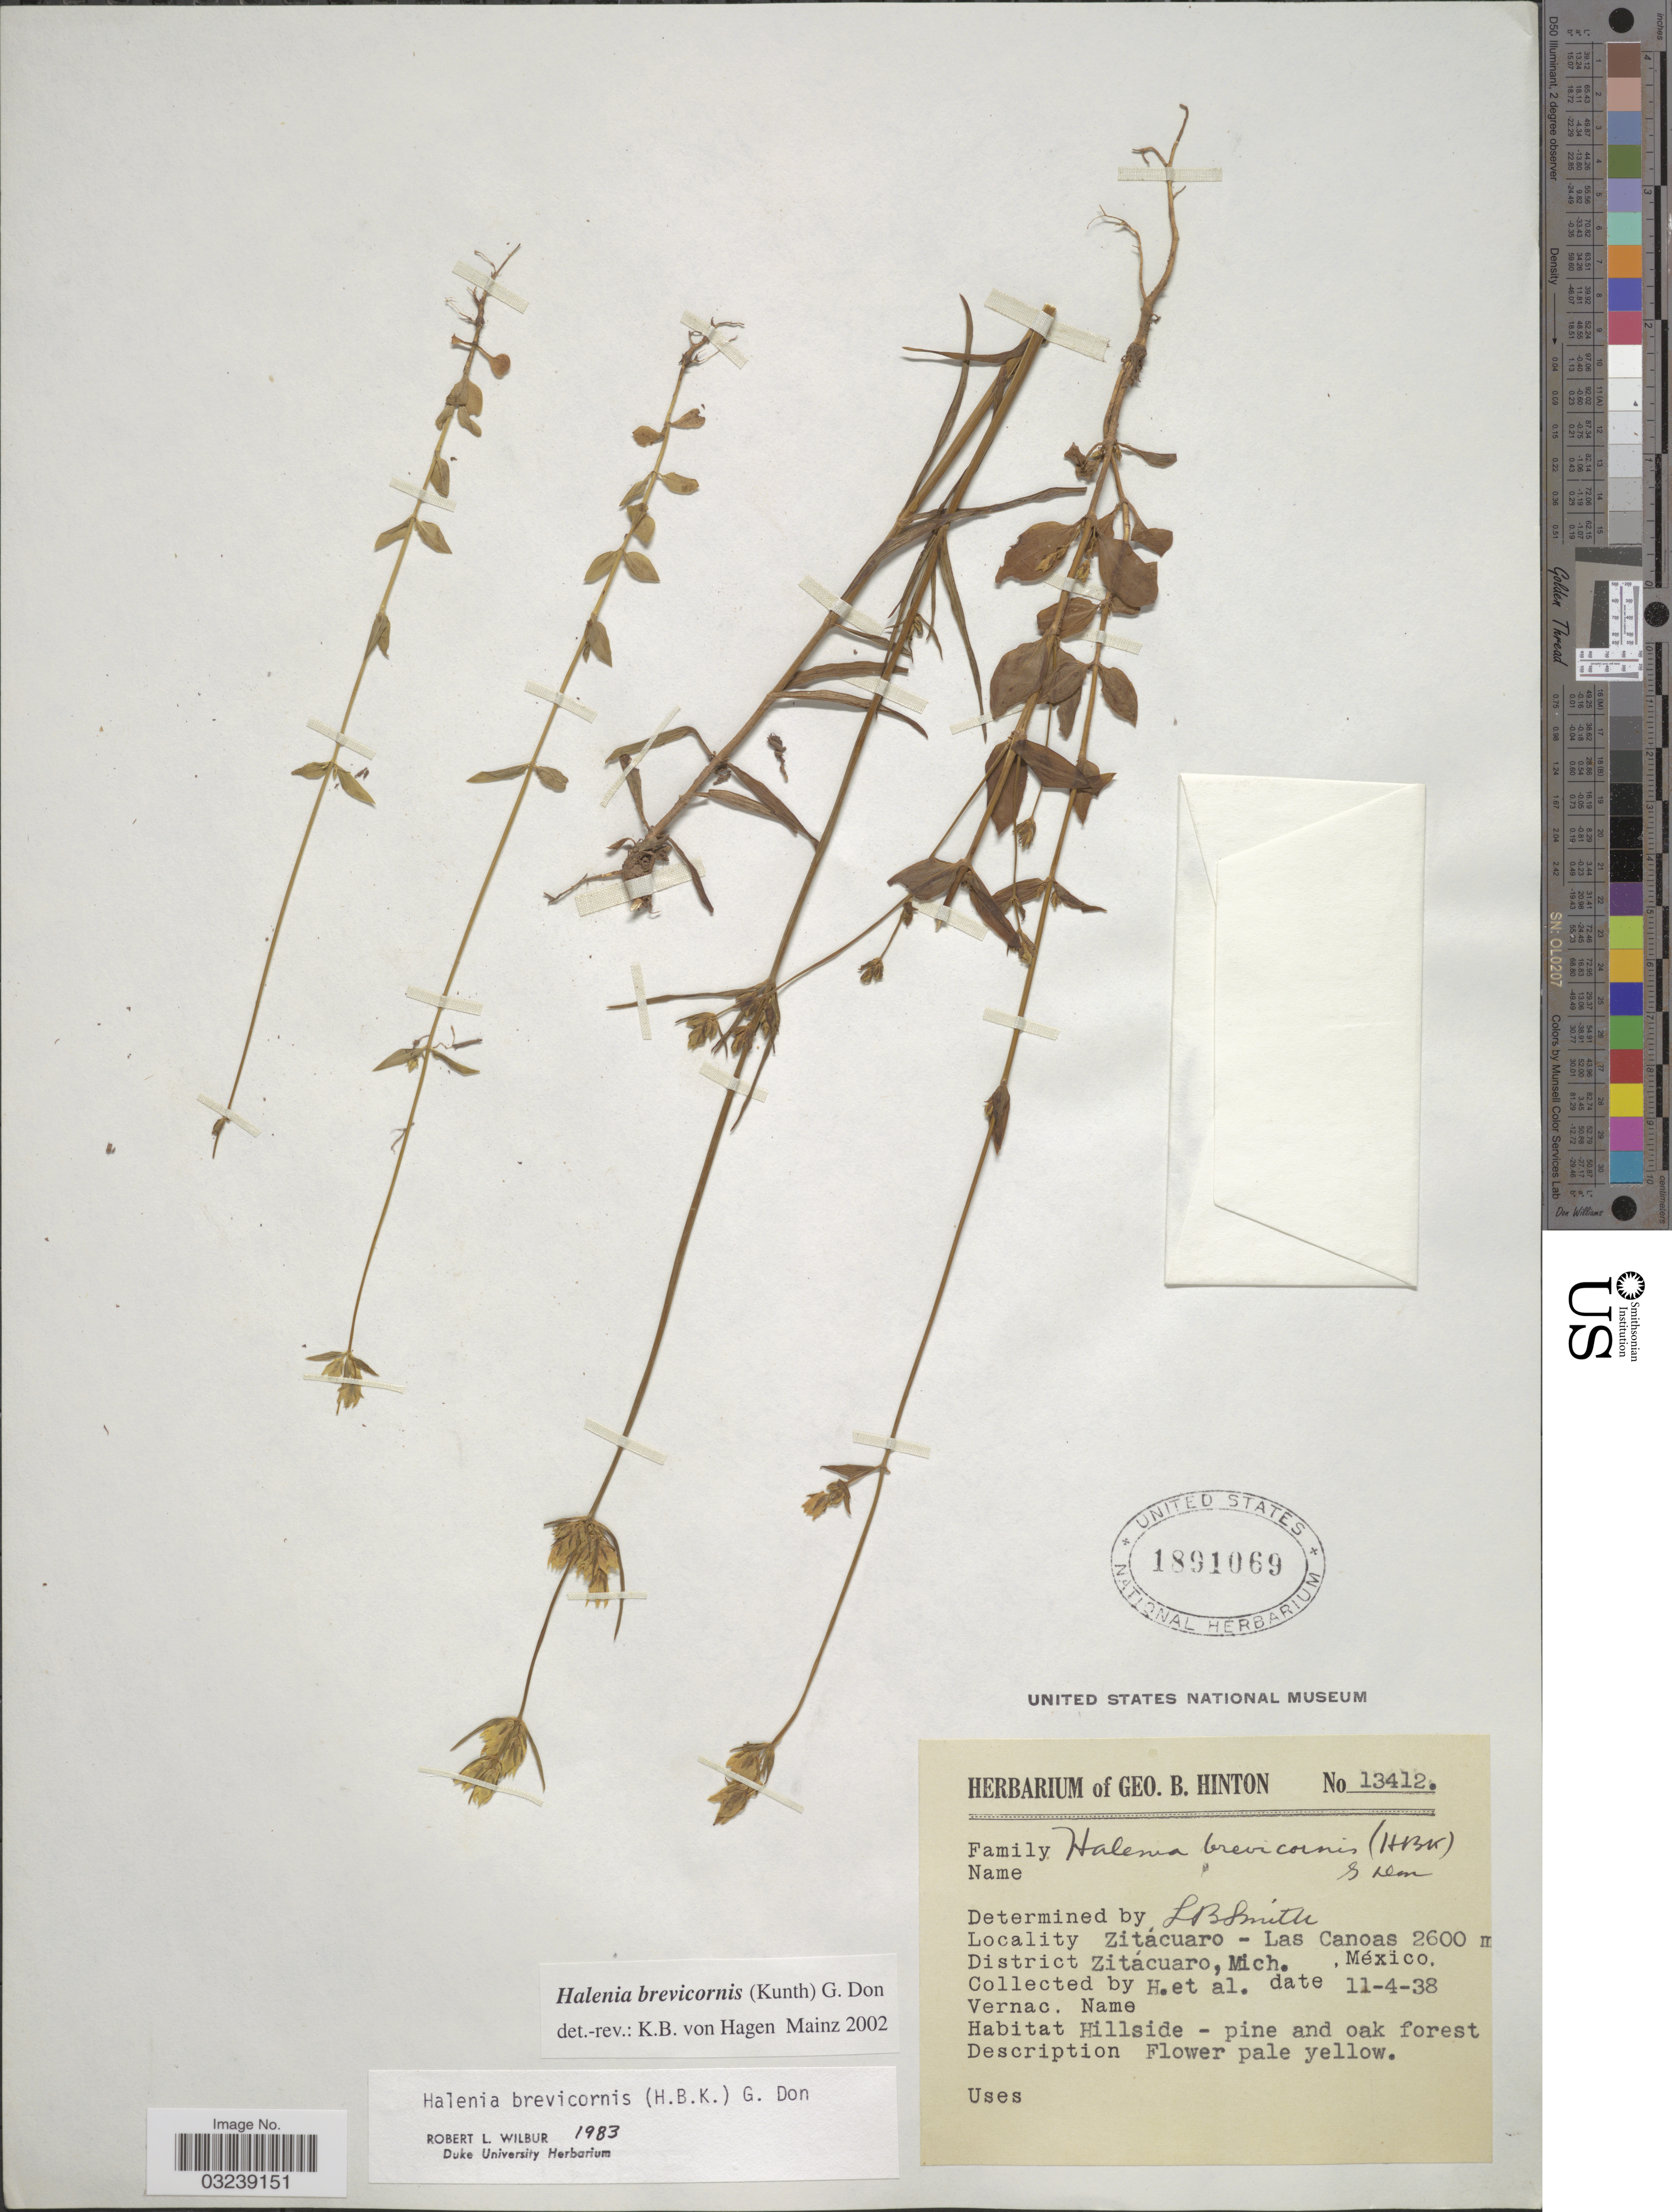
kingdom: Plantae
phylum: Tracheophyta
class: Magnoliopsida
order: Gentianales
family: Gentianaceae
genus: Halenia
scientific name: Halenia brevicornis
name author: (Kunth) G. Don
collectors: G. B. Hinton & et al.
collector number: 13412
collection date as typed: Transcribed d/m/y: 4/11/38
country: Mexico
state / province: Michoacán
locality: Zitácuaro - Las Canoas. District Zitácuaro.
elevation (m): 2600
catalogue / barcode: US 1891069